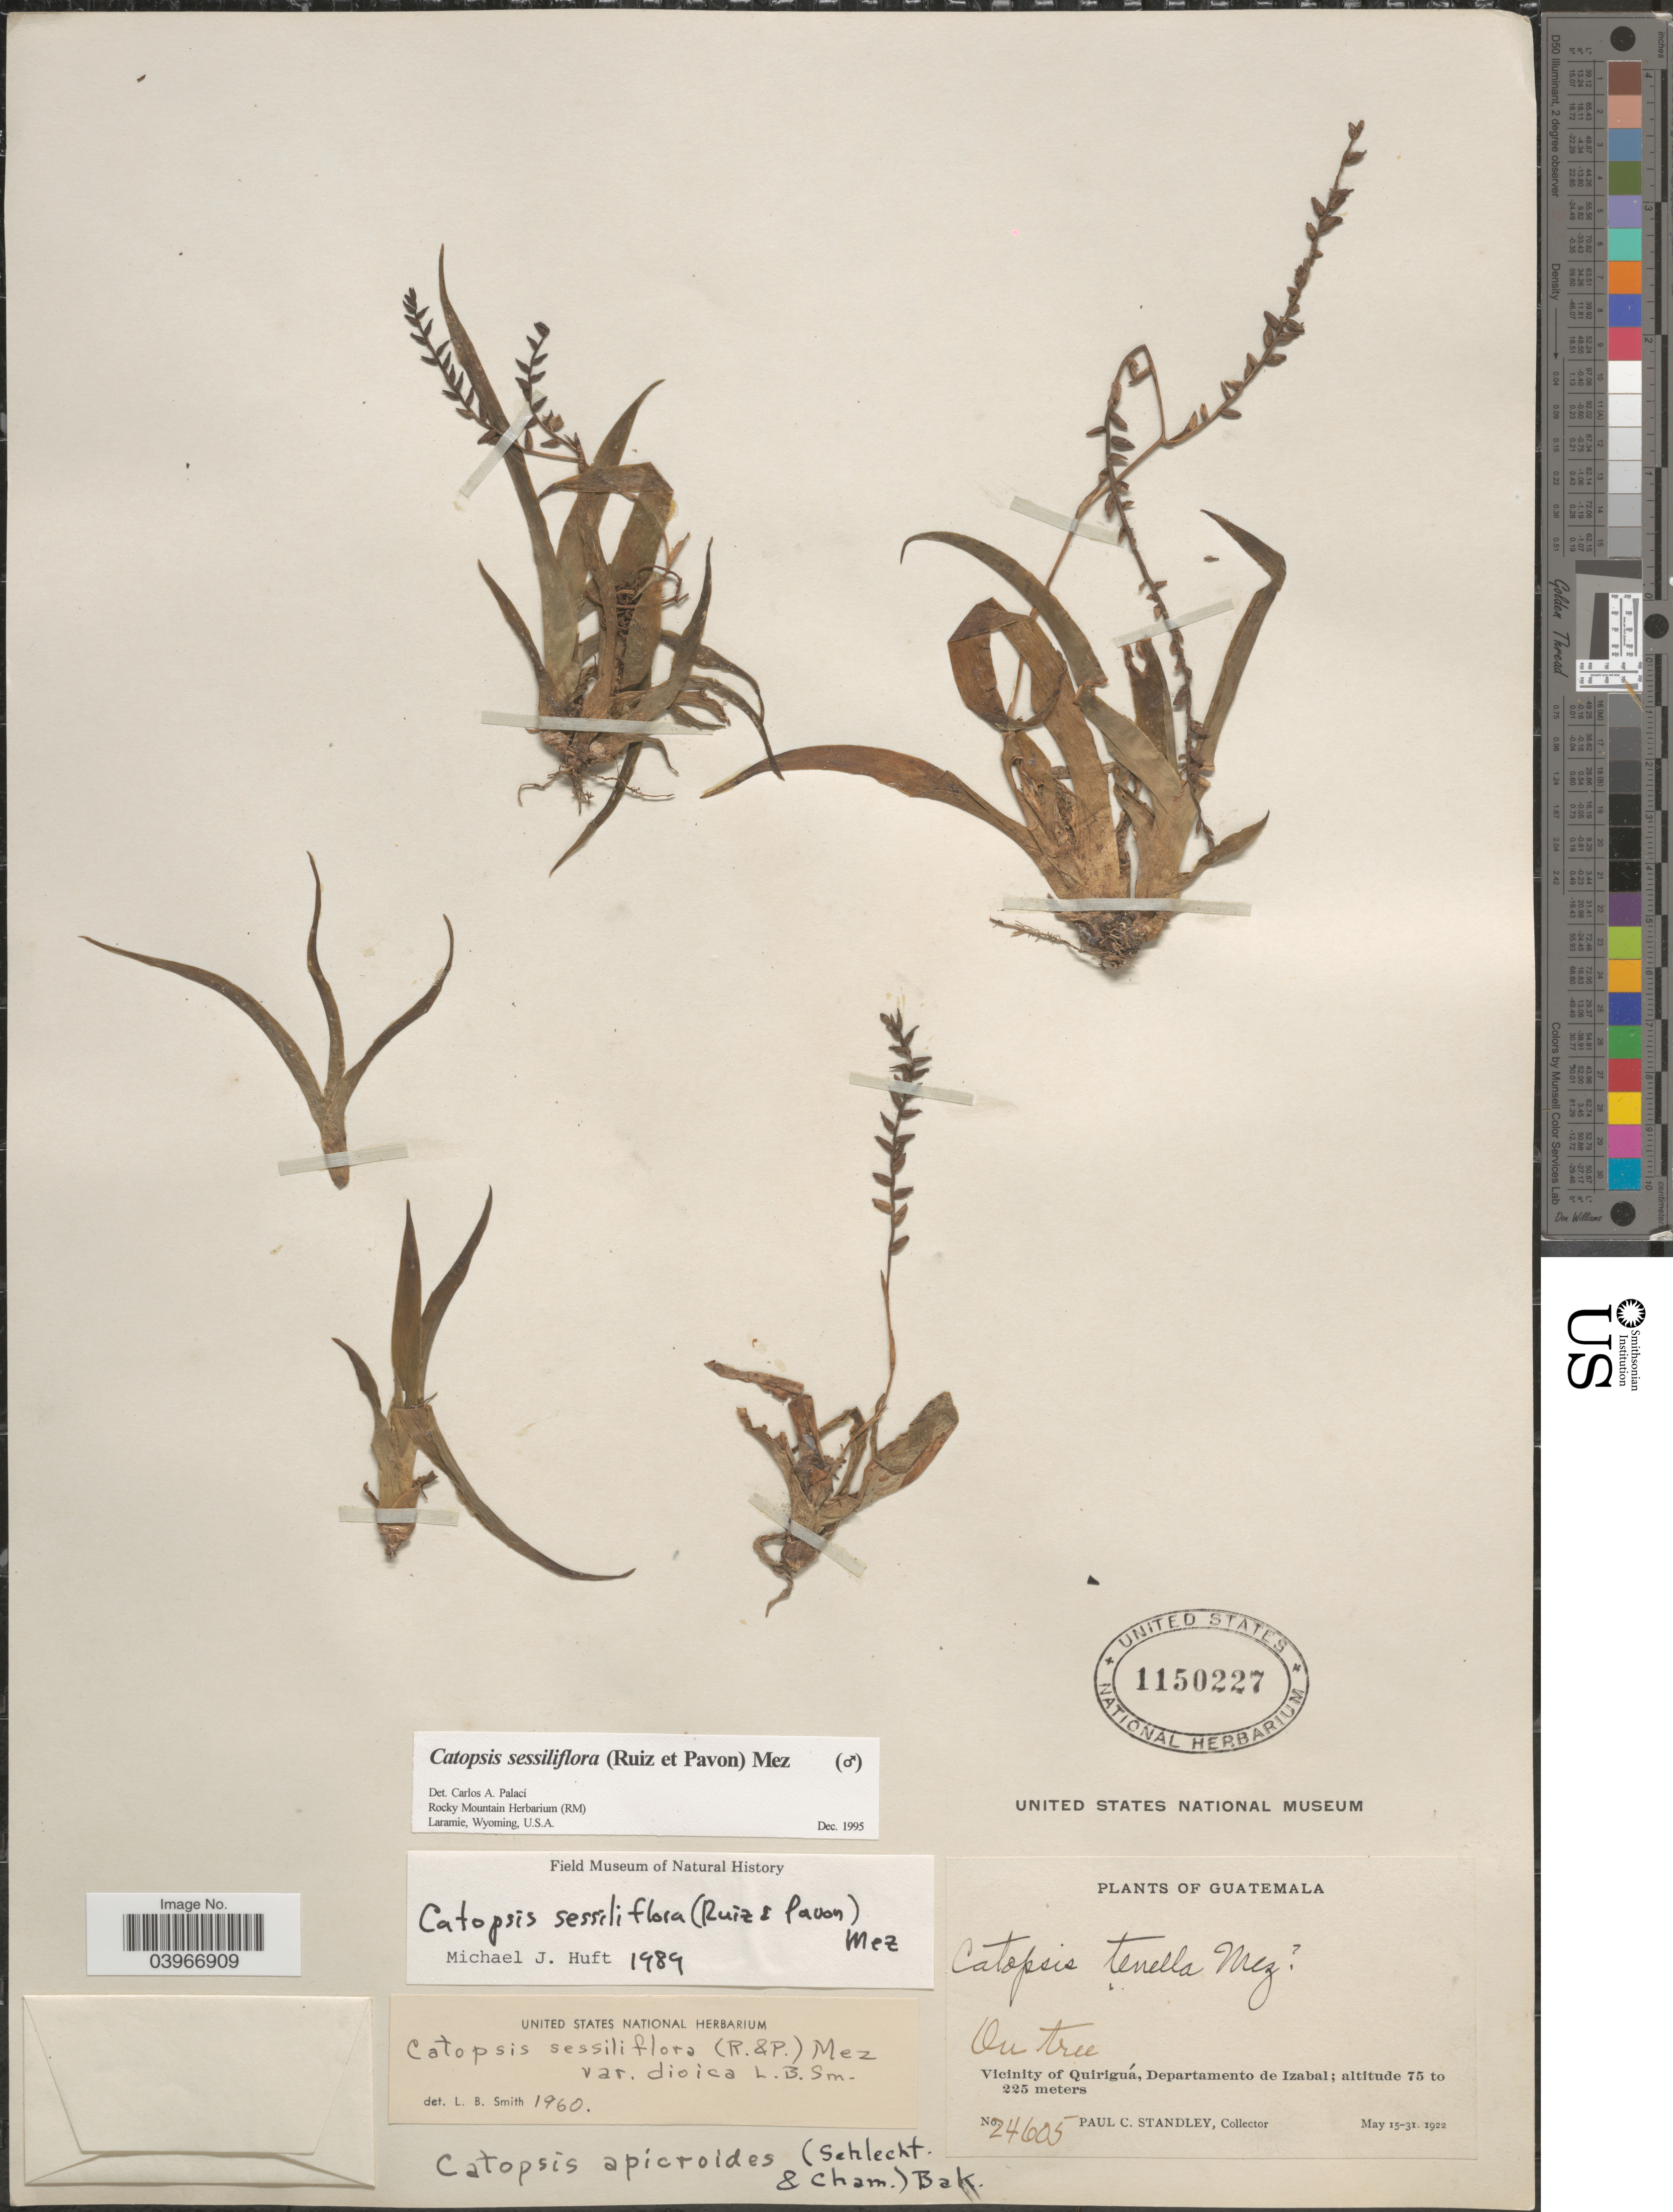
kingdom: Plantae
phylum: Tracheophyta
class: Liliopsida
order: Poales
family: Bromeliaceae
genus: Catopsis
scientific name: Catopsis sessiliflora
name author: (Ruiz & Pav.) Mez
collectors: P. C. Standley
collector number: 24605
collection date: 1922-05-15/1922-05-31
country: Guatemala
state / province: Izabal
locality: Vicinity of Quiriguá, Departamento de Izabal.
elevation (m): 75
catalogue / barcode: US 1150227